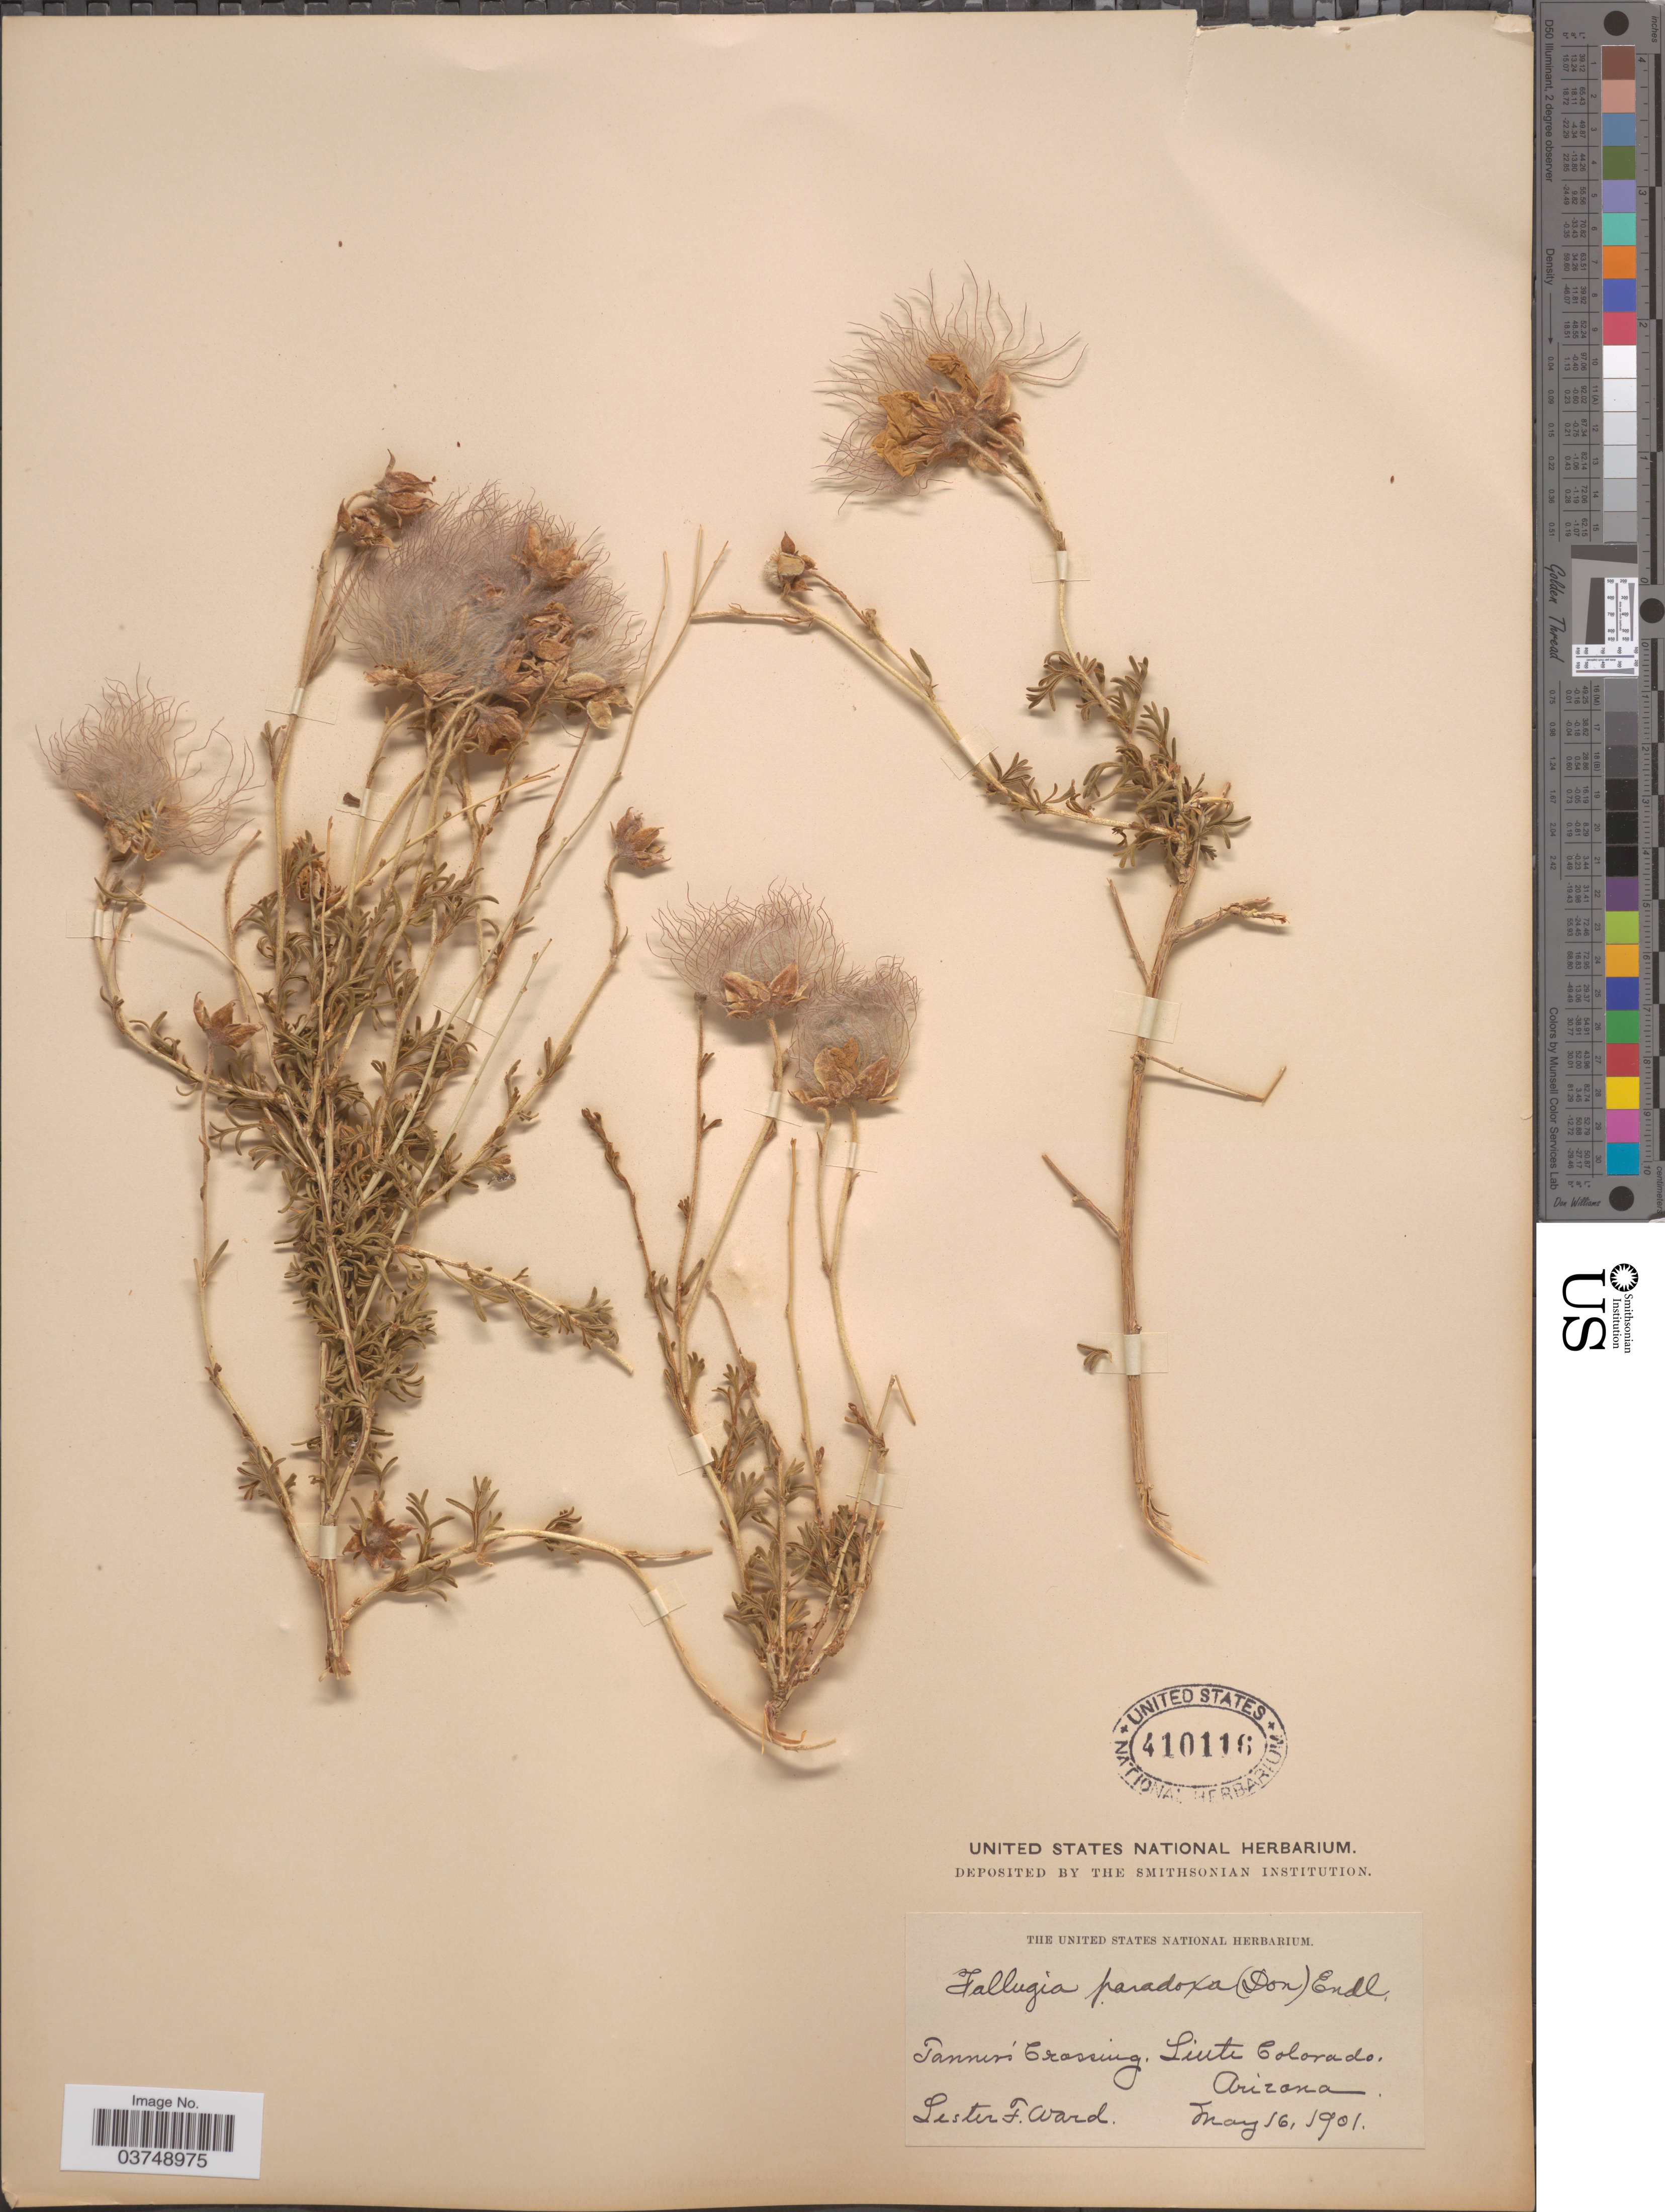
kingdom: Plantae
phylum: Tracheophyta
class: Magnoliopsida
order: Rosales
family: Rosaceae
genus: Fallugia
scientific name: Fallugia acuminata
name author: (Wooton) Rydb.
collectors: L. F. Ward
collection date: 1901-05-16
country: United States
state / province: Arizona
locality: Tanner's Crossing. Little Colorado.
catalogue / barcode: US 410116